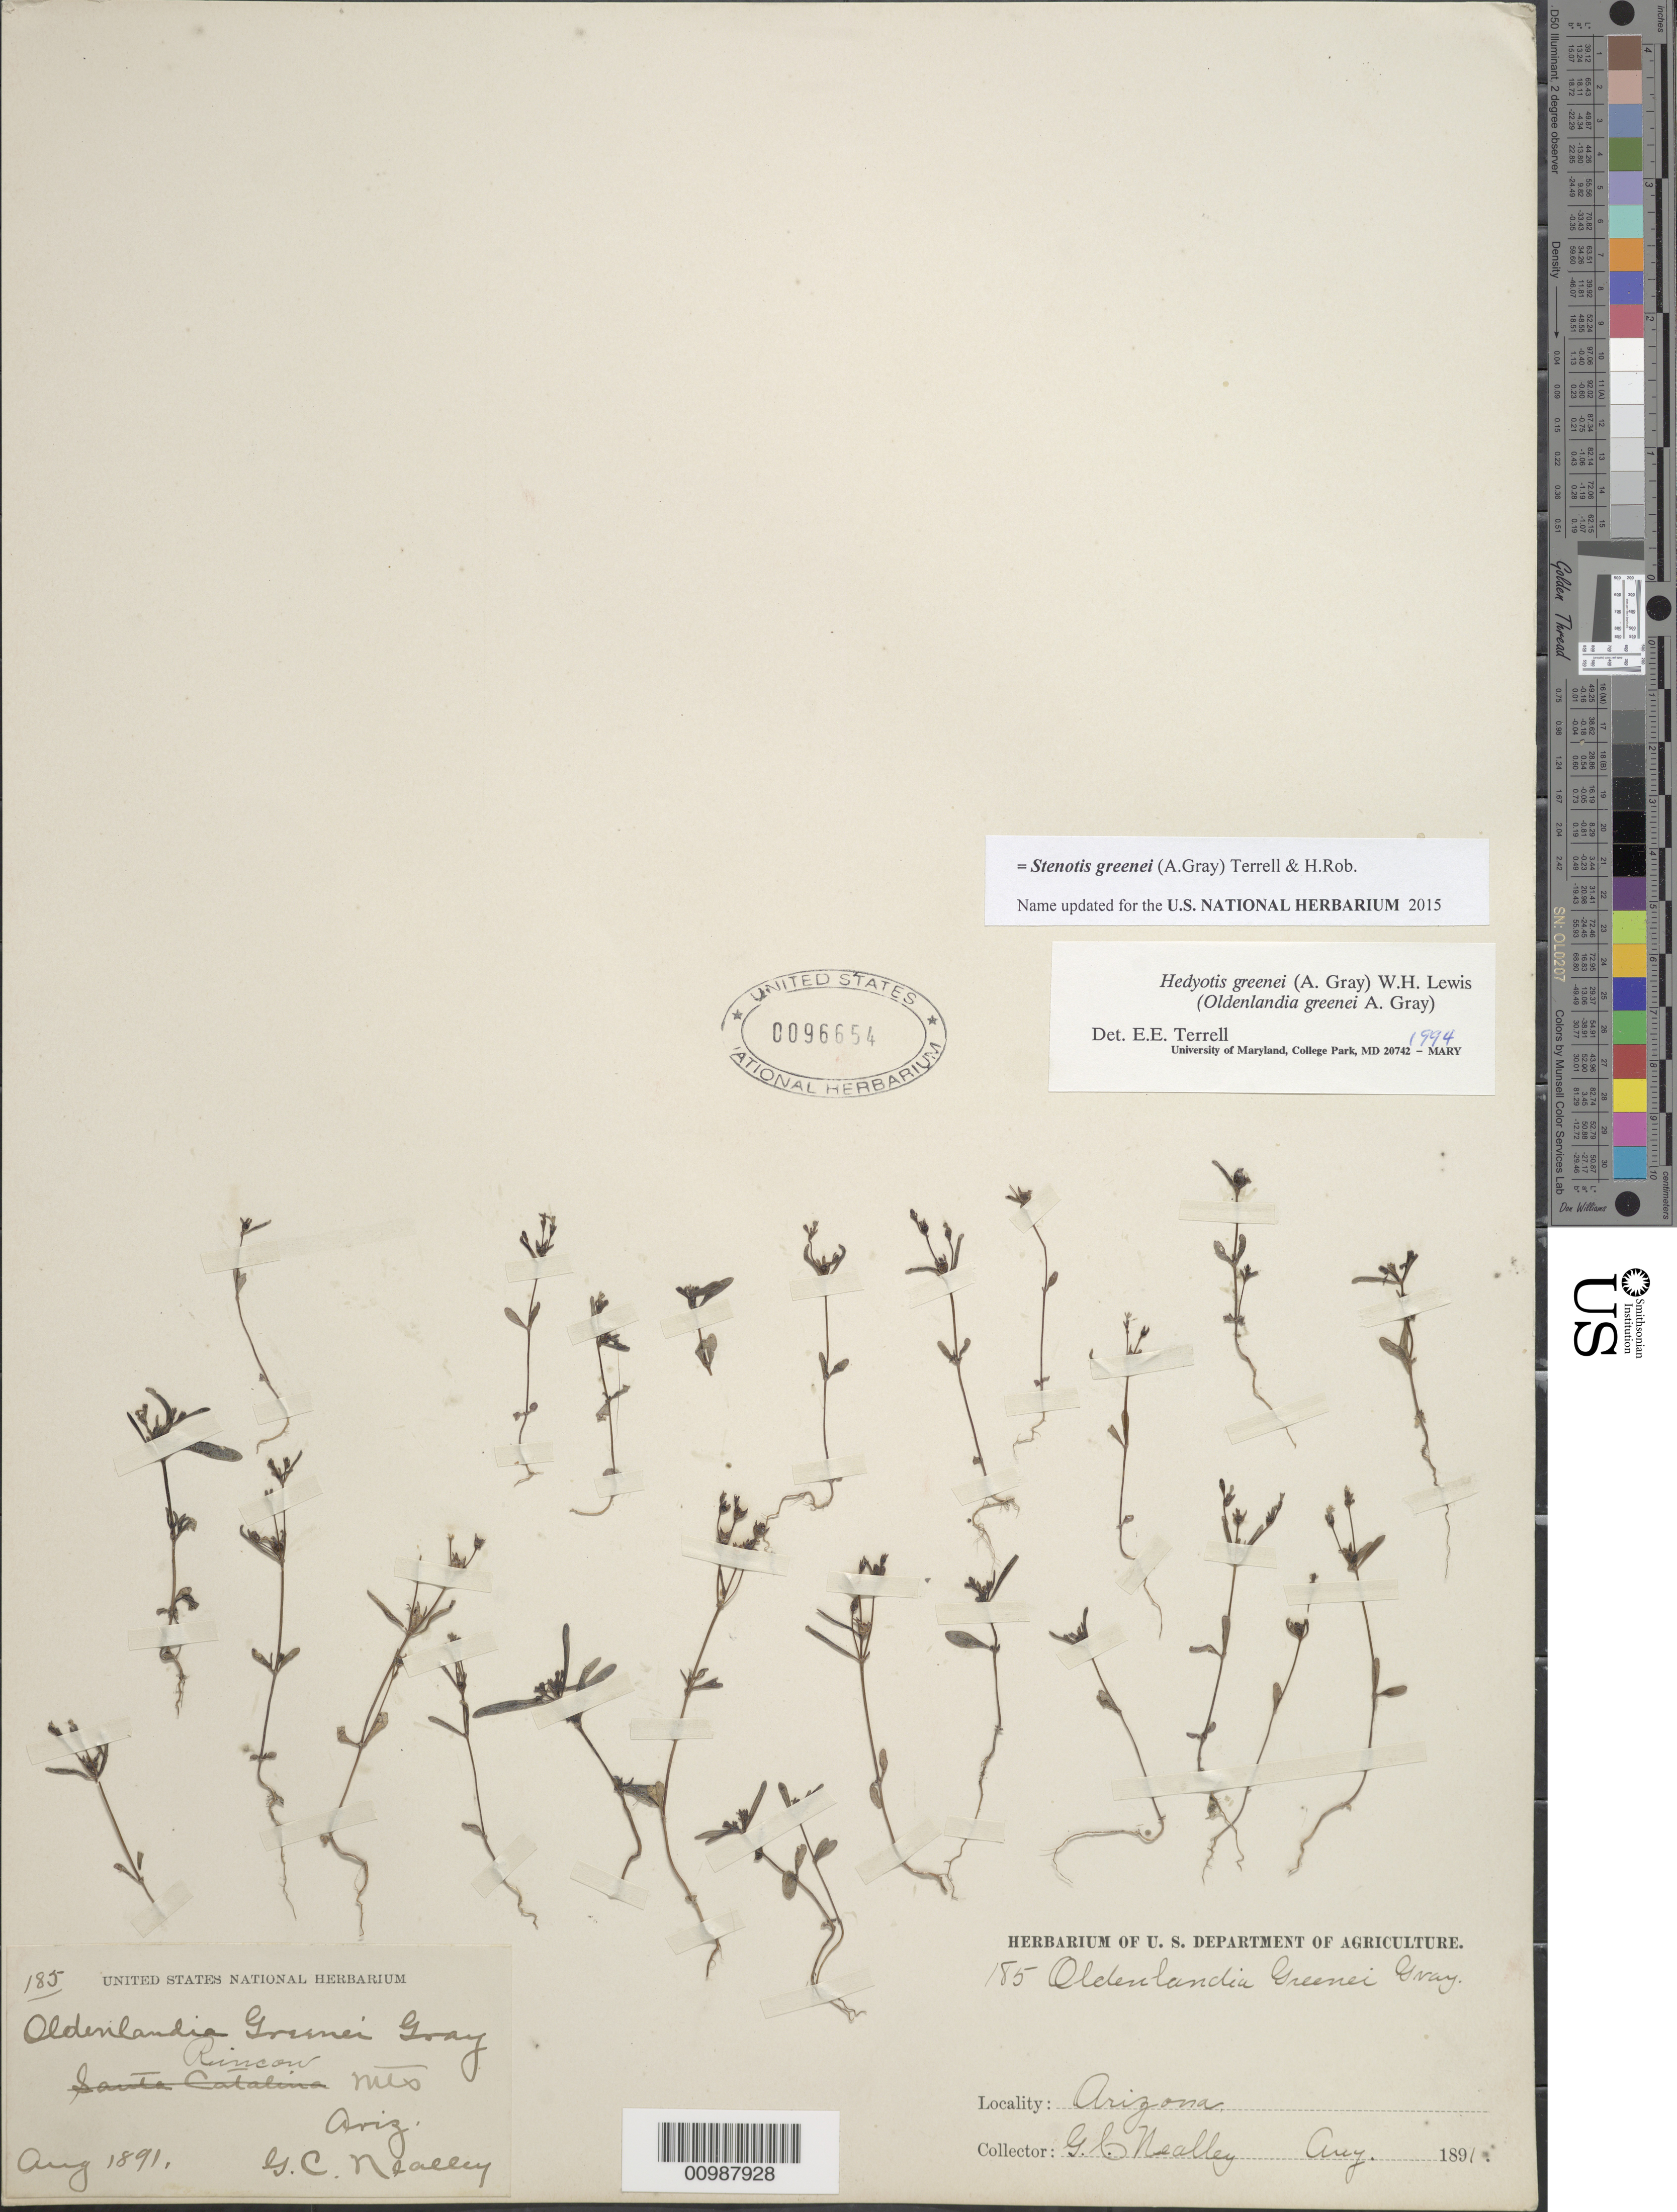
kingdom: Plantae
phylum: Tracheophyta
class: Magnoliopsida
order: Gentianales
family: Rubiaceae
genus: Hedyotis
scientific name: Hedyotis greenei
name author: (A. Gray) W.H. Lewis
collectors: J. Neally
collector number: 185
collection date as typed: Aug 1891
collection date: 1891-08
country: United States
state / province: Arizona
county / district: Pima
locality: Rincon Mountains.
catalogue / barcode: US 96654